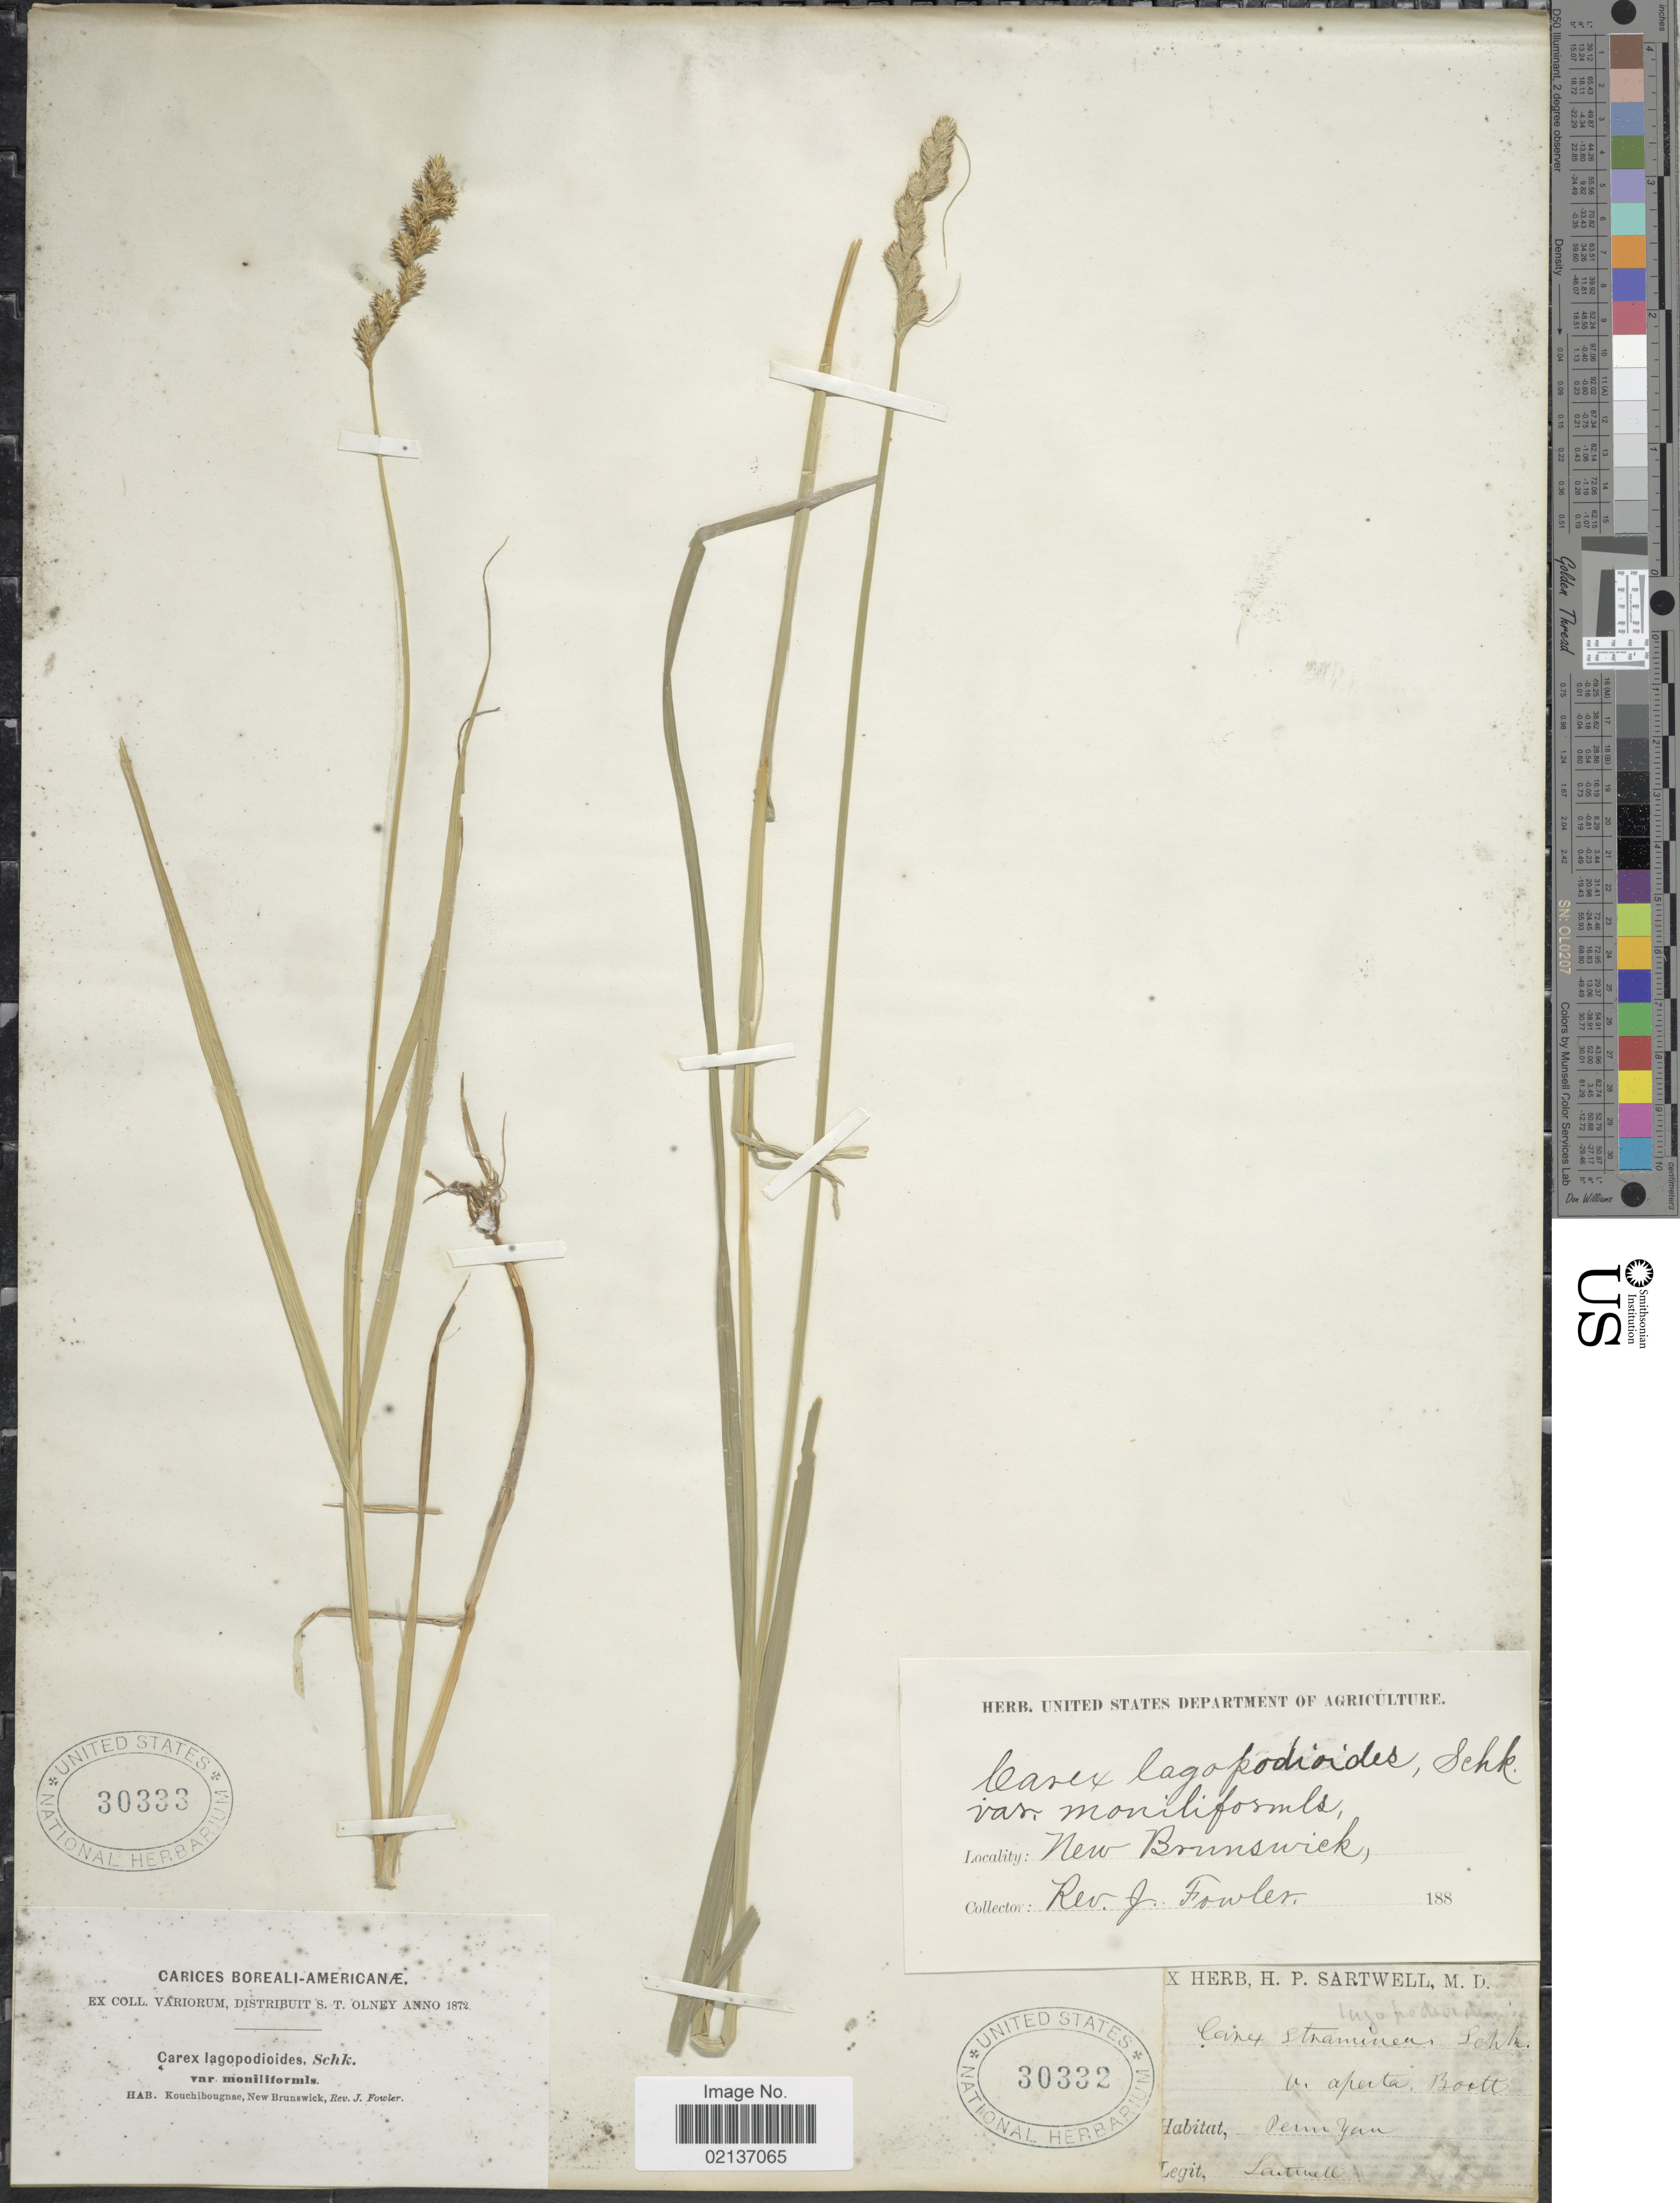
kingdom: Plantae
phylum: Tracheophyta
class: Liliopsida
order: Poales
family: Cyperaceae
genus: Carex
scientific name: Carex tribuloides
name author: Wahlenb.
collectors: H. P. Sartwell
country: United States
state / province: New York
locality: Penn Yan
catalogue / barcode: US 30332-2